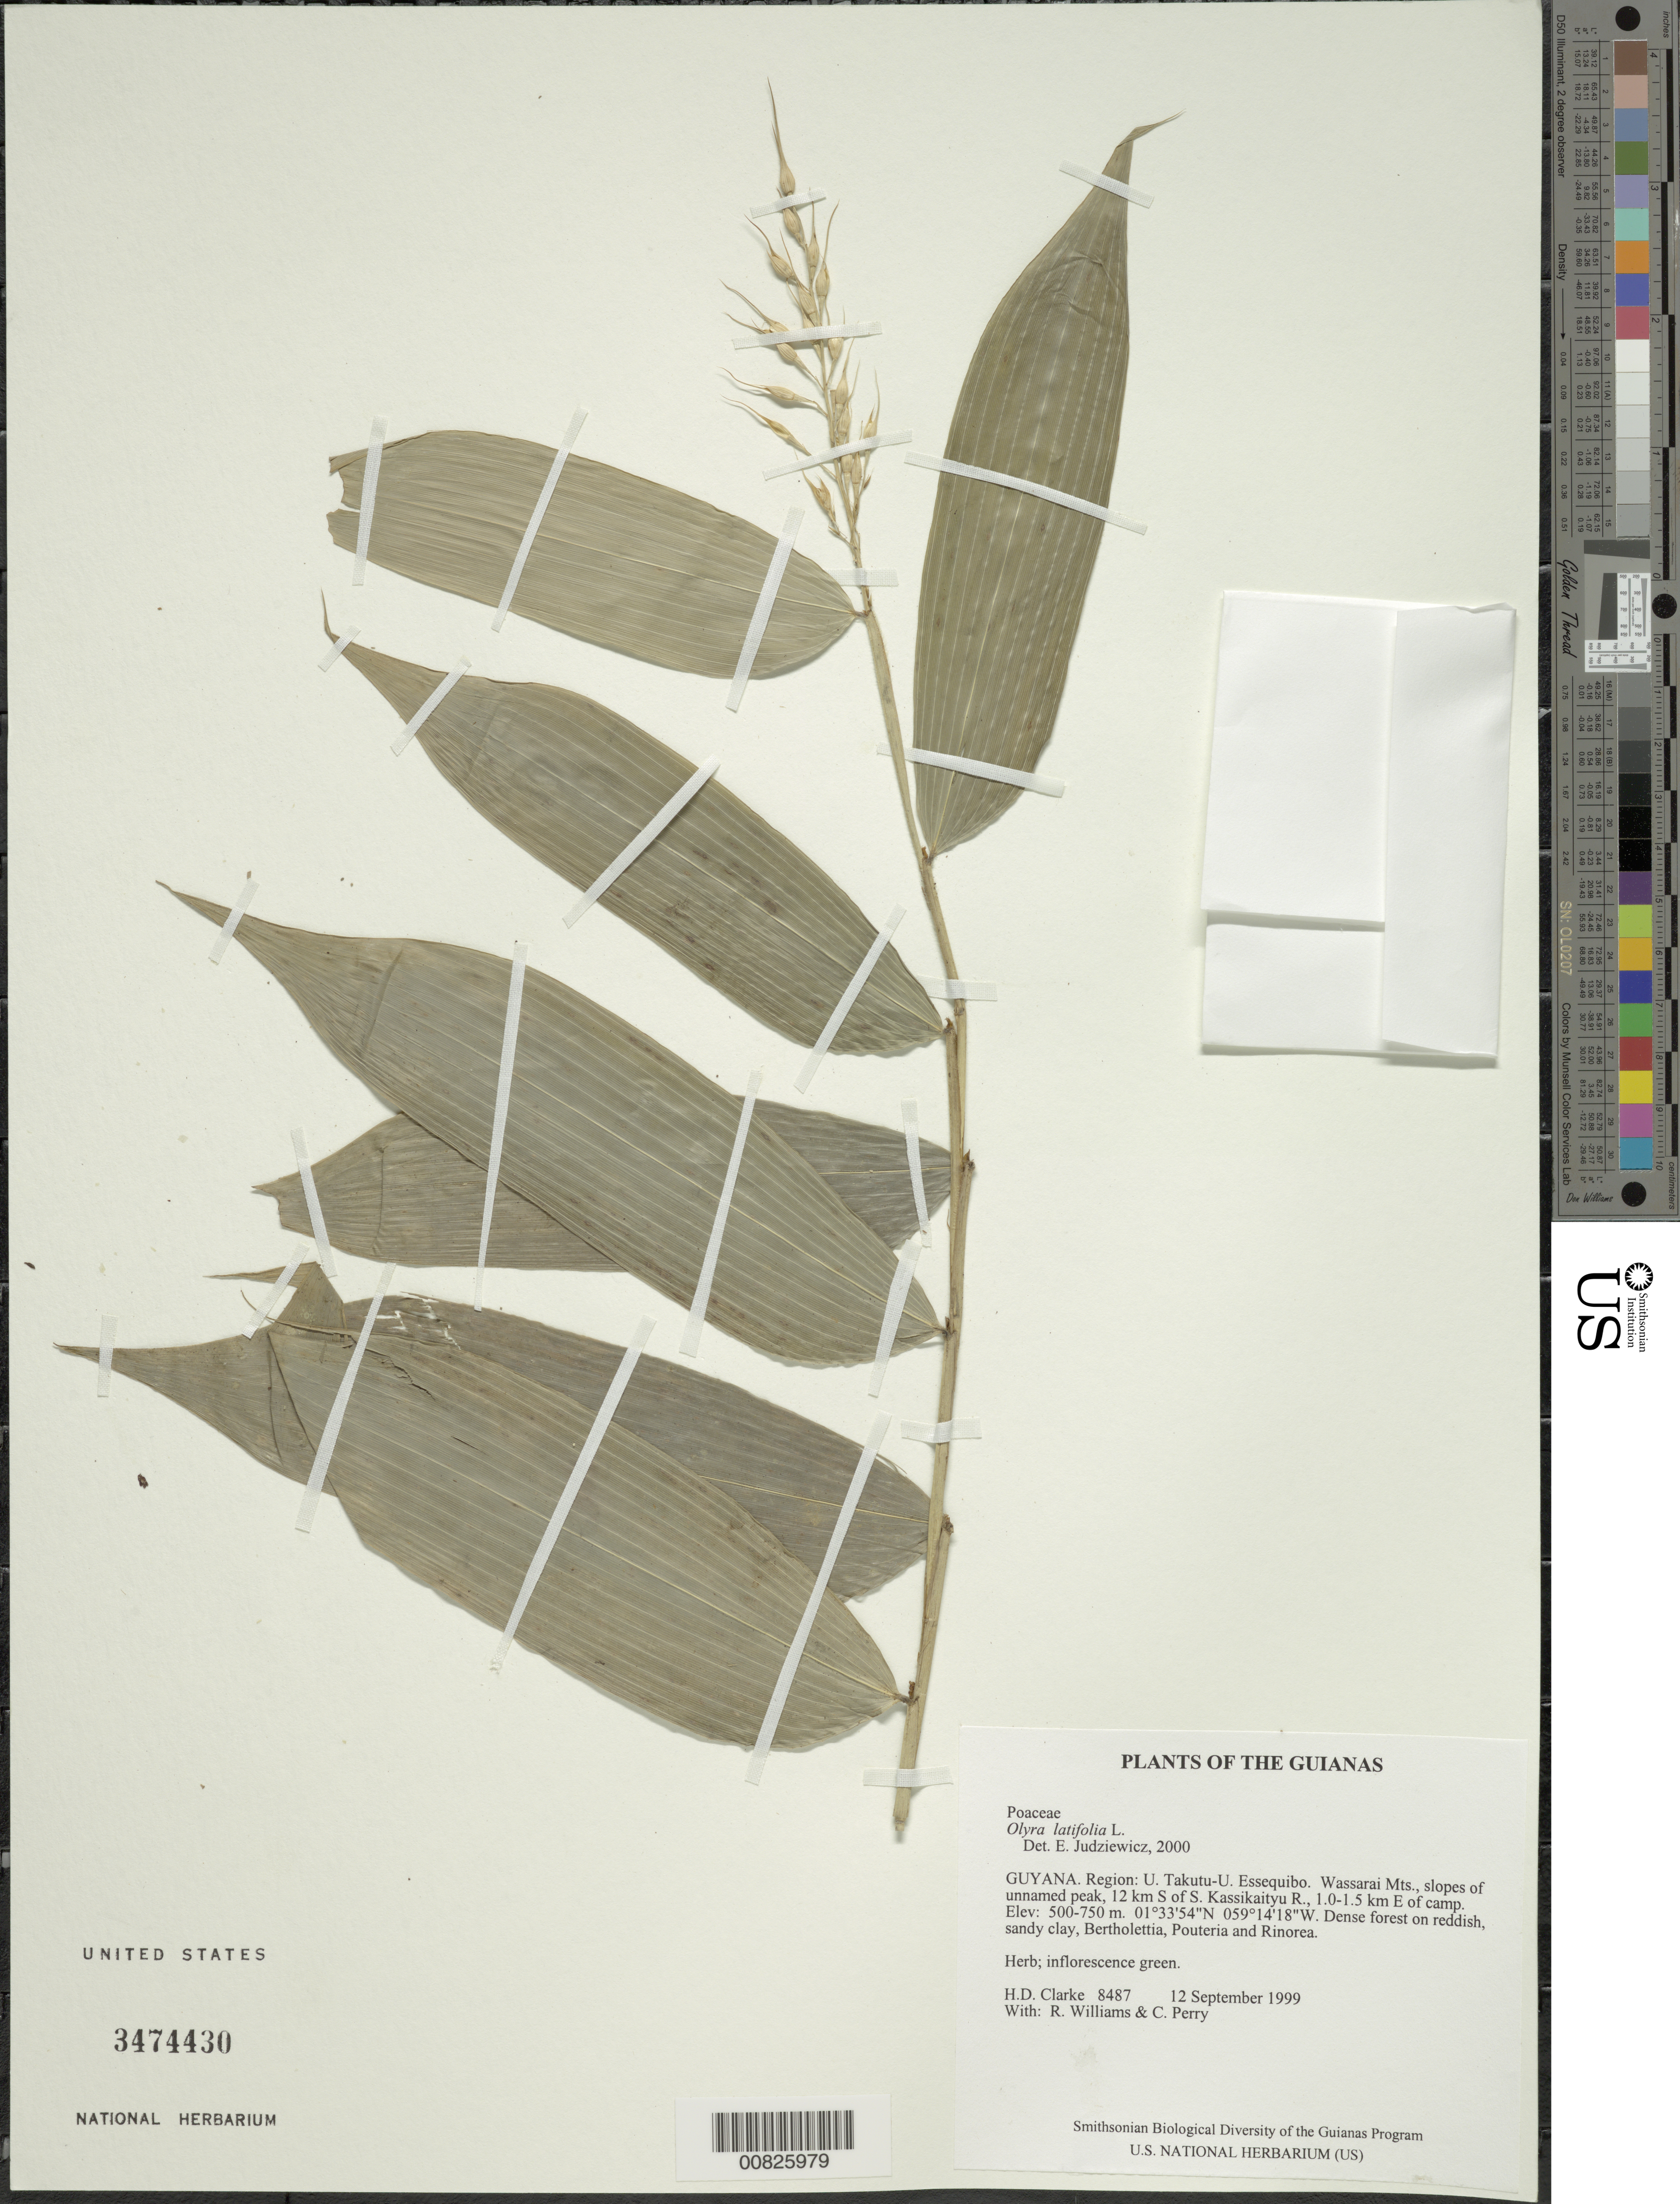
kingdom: Plantae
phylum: Tracheophyta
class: Liliopsida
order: Poales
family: Poaceae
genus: Olyra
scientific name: Olyra latifolia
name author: L.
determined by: Judziewicz, E. J.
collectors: H. D. Clarke, R. Williams & C. Perry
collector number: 8487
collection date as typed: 12 September 1999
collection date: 1999-09-12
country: Guyana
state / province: U. Takutu-U. Essequibo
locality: Wassarai Mts., slopes of unnamed peak, 12 km S of S. Kassikaityu R., 1.0-1.5 km E of camp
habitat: Dense forest on reddish, sandy clay, Bertholettia, Pouteria and Rinorea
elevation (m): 500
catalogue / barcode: US 3474430